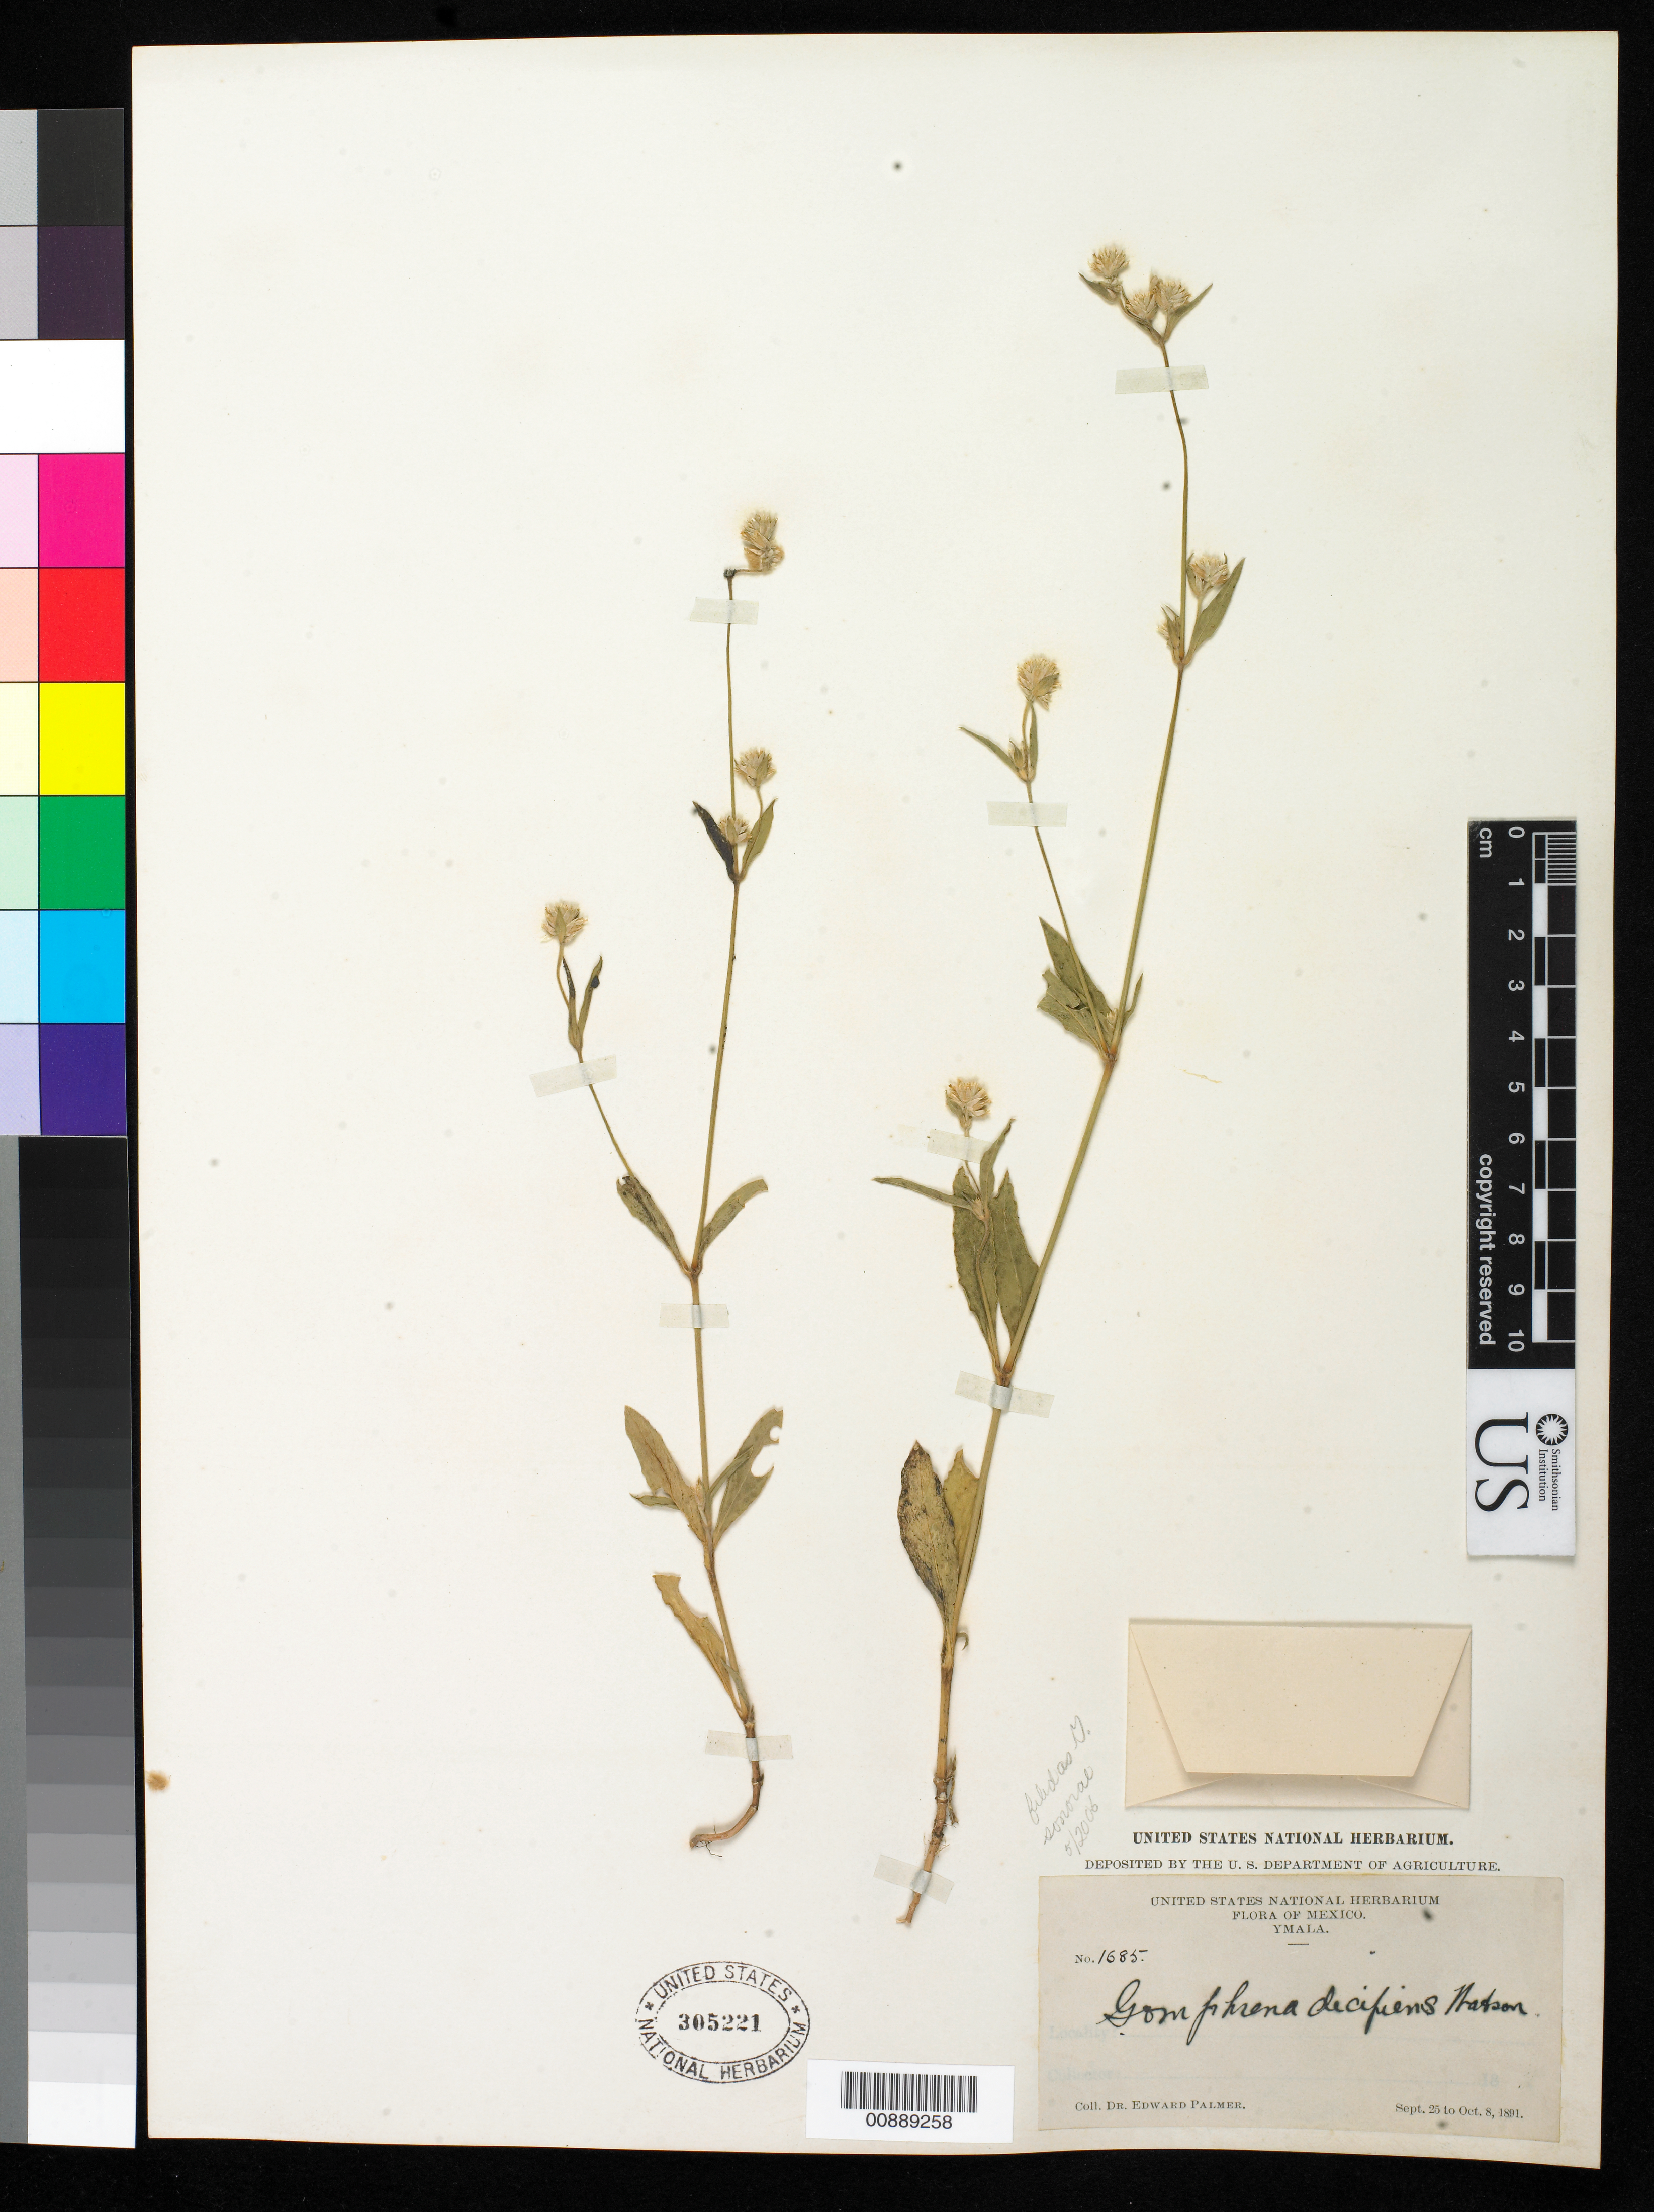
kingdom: Plantae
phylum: Tracheophyta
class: Magnoliopsida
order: Caryophyllales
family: Amaranthaceae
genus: Gomphrena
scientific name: Gomphrena sonorae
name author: Torr. in Emory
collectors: E. Palmer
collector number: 1685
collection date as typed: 25 Sep 1891 to 08 Oct 1891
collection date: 1891-09-25/1891-10-08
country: Mexico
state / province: Sinaloa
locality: Ymala, Sinaloa.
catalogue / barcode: US 305221